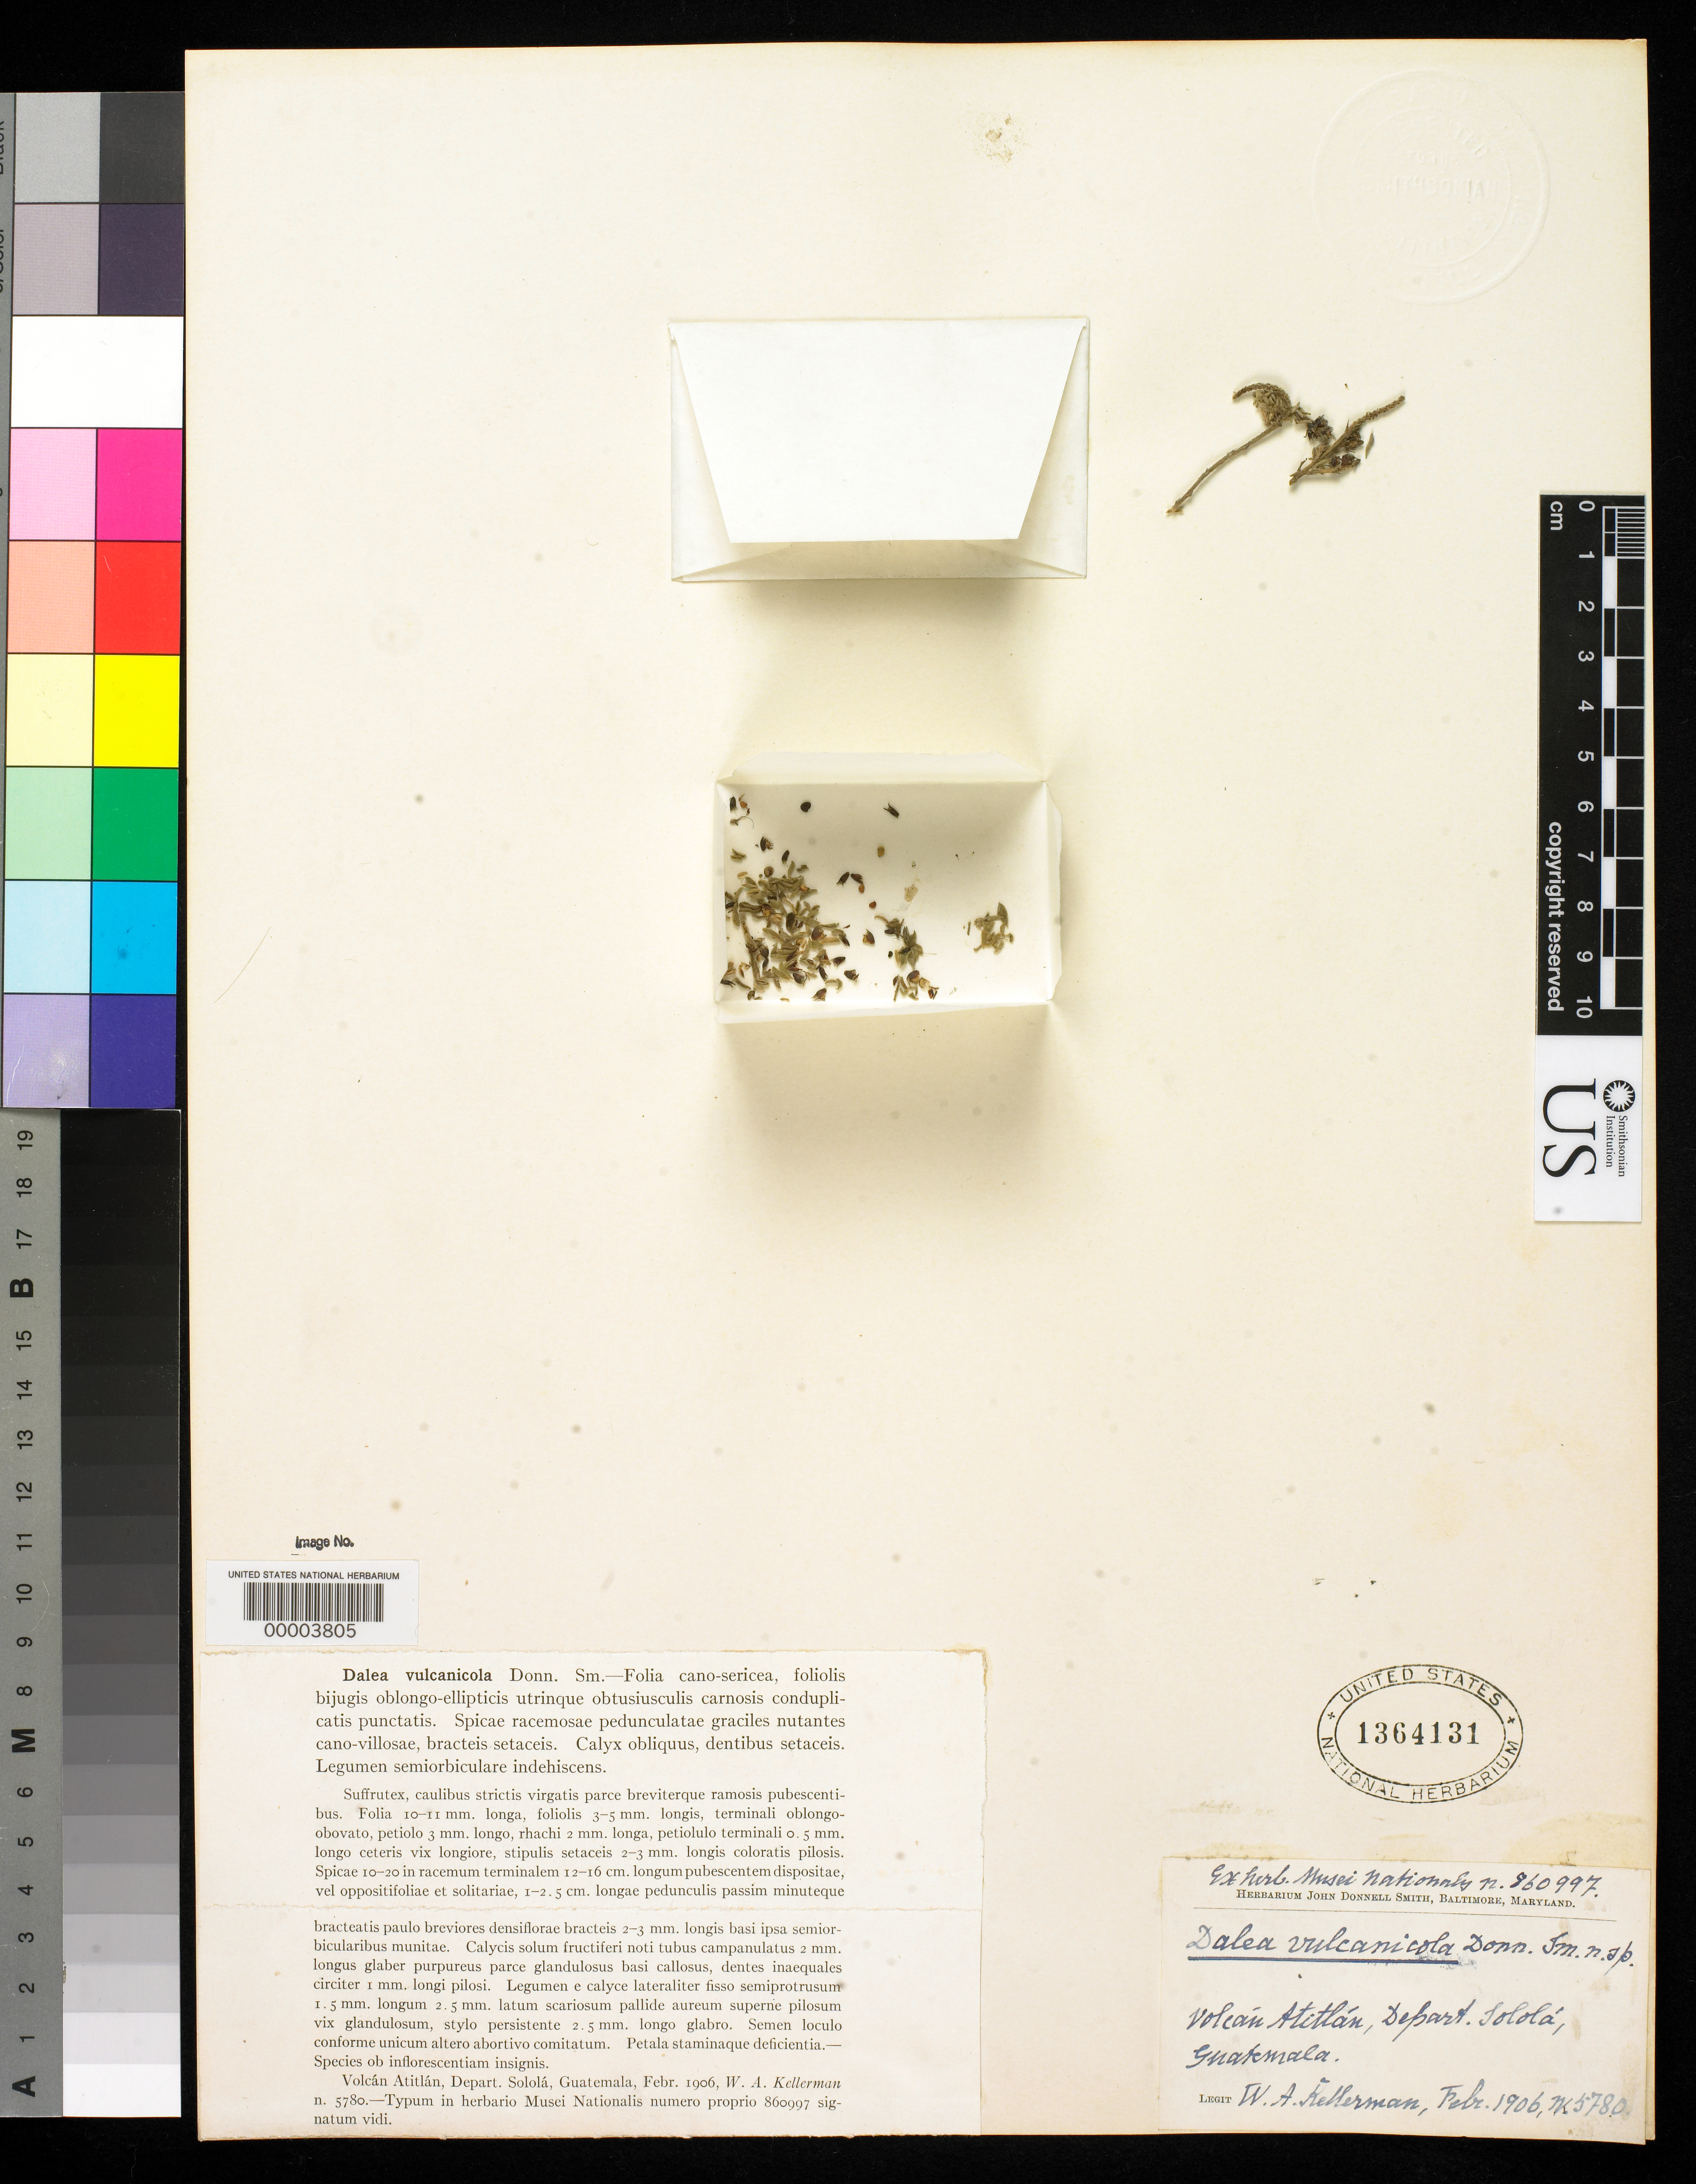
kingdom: Plantae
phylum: Tracheophyta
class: Magnoliopsida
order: Fabales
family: Fabaceae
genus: Dalea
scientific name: Dalea vulcanicola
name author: Donn. Sm.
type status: Isotype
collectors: W. A. Kellerman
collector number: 5780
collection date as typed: Feb 1906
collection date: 1906-02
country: Guatemala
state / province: Sololá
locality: Volcan Atitlan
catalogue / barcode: US 1364131